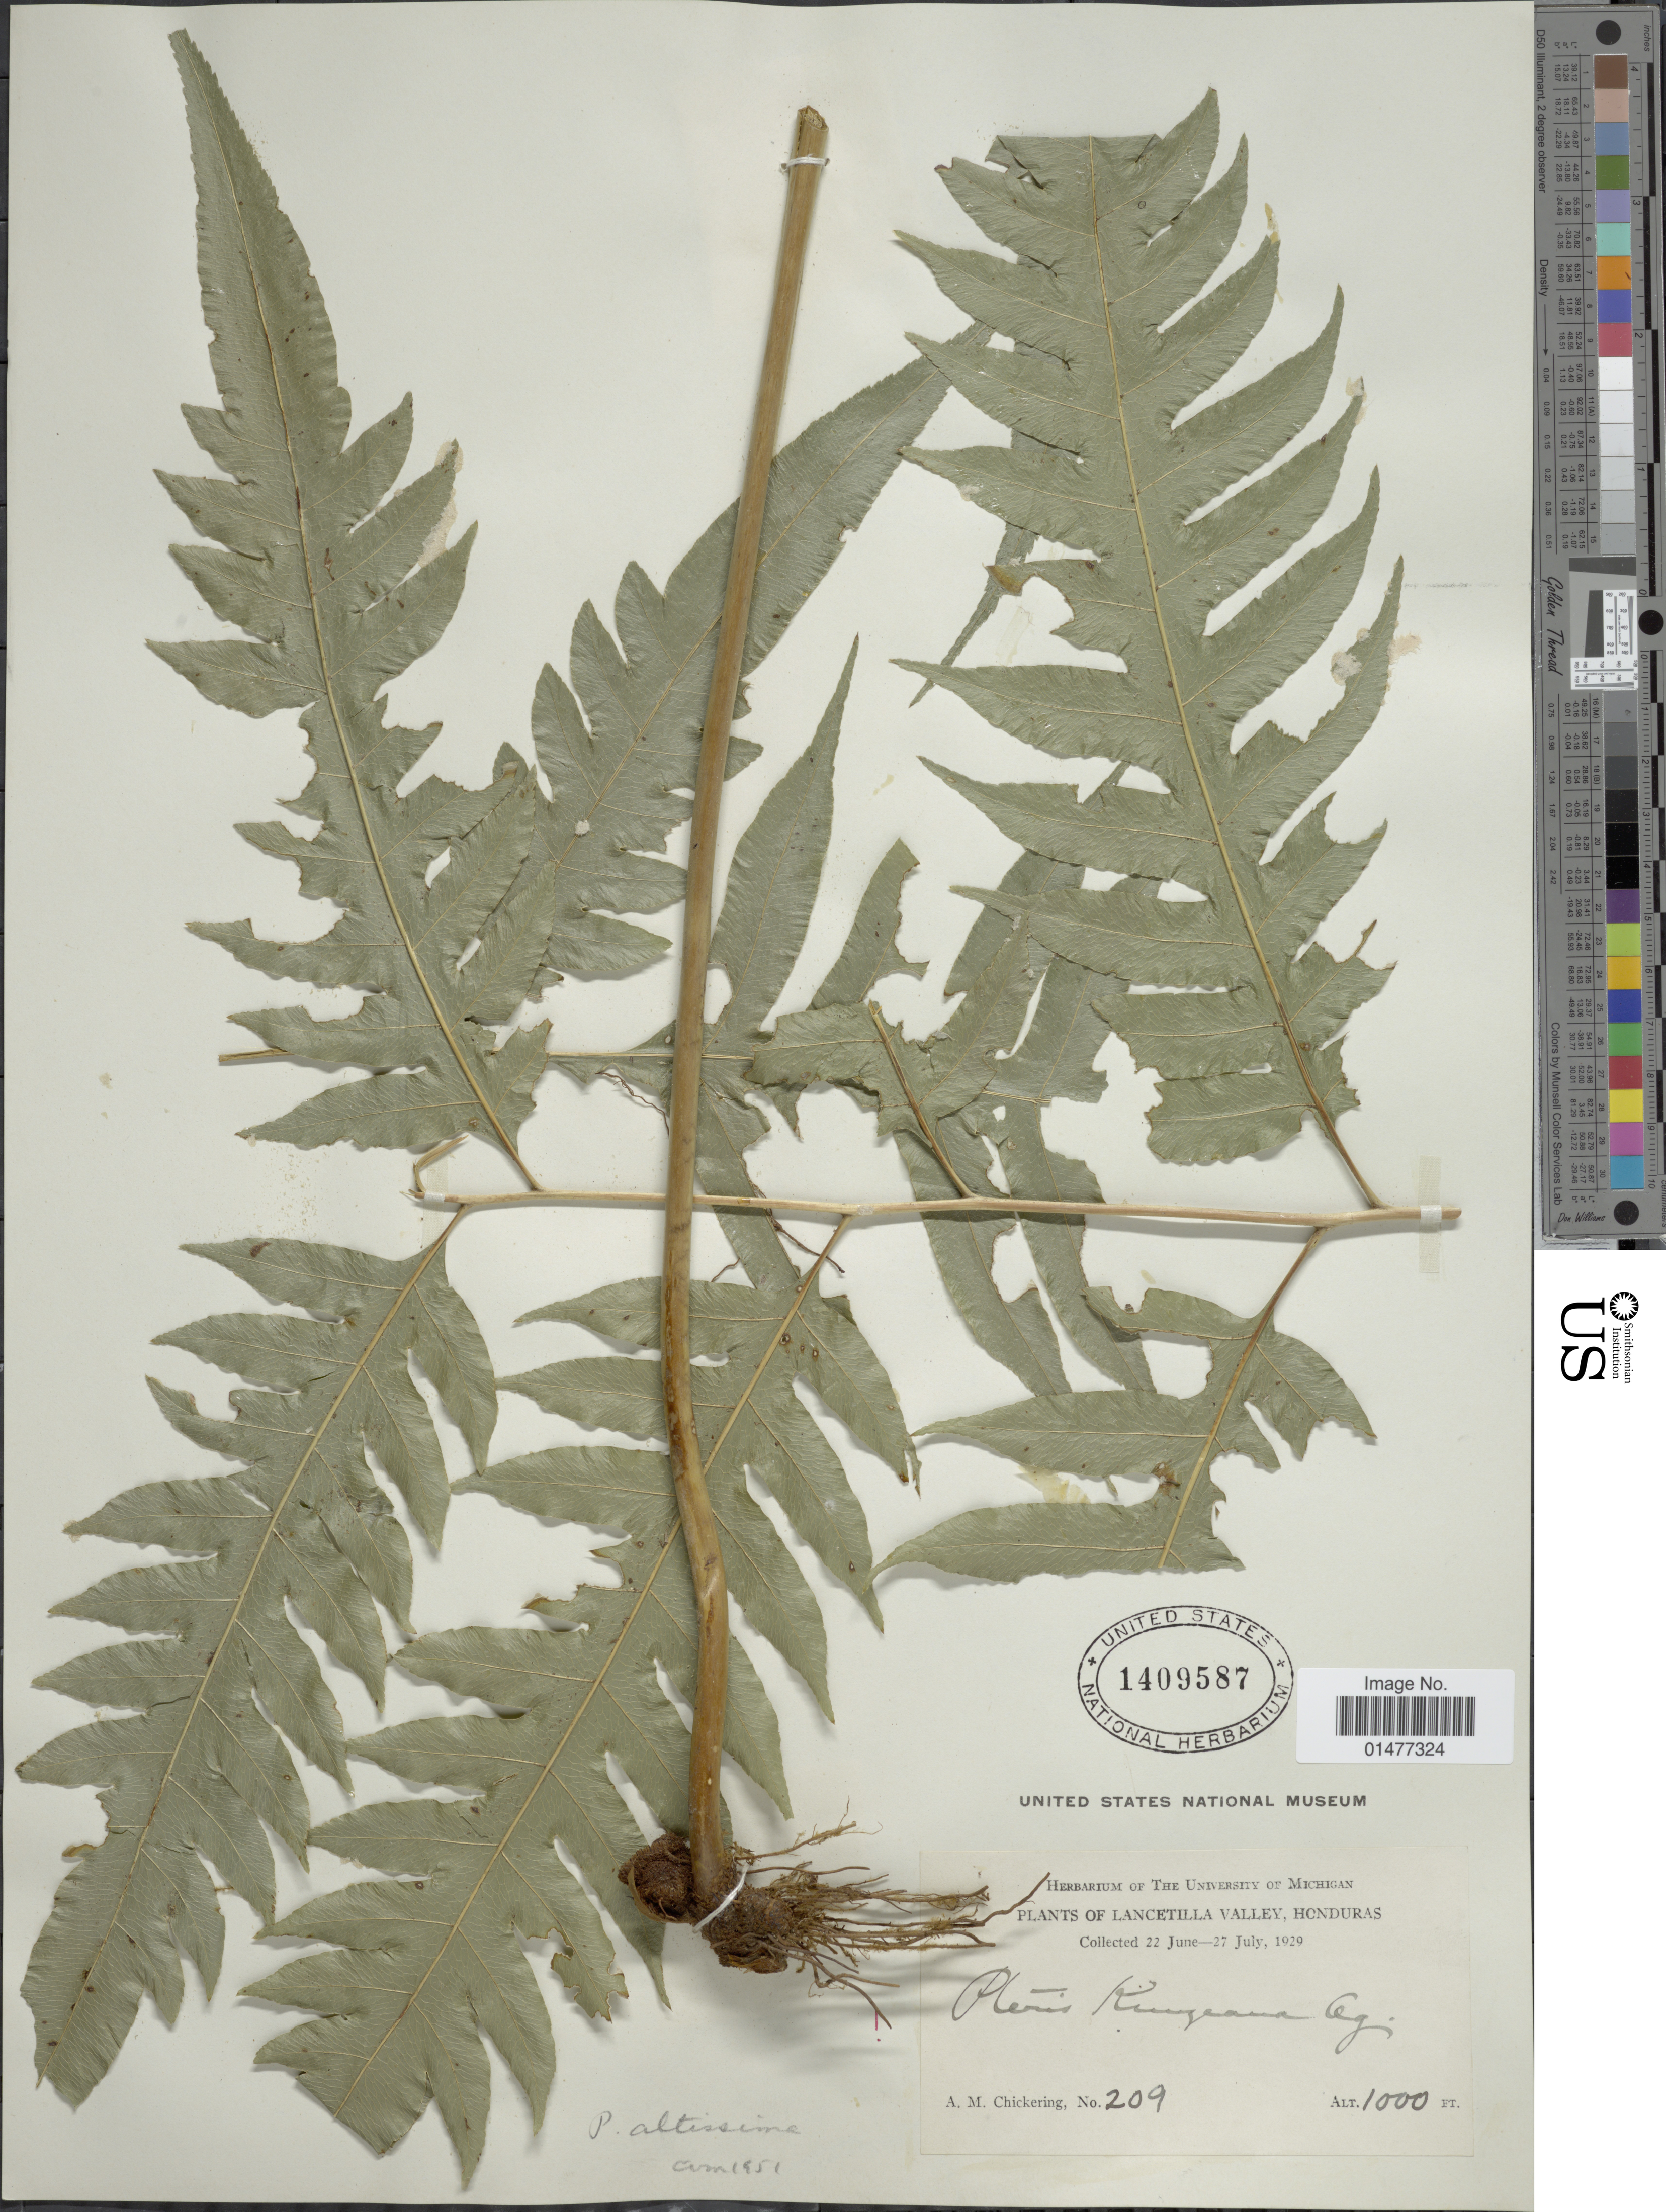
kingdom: Plantae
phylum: Tracheophyta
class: Polypodiopsida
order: Polypodiales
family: Pteridaceae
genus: Pteris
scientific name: Pteris altissima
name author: Poir.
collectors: A. Chickering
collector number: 209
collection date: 1929-06-22/1929-07-27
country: Honduras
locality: Plants of Lancetilla Valley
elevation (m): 305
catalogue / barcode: US 1409587